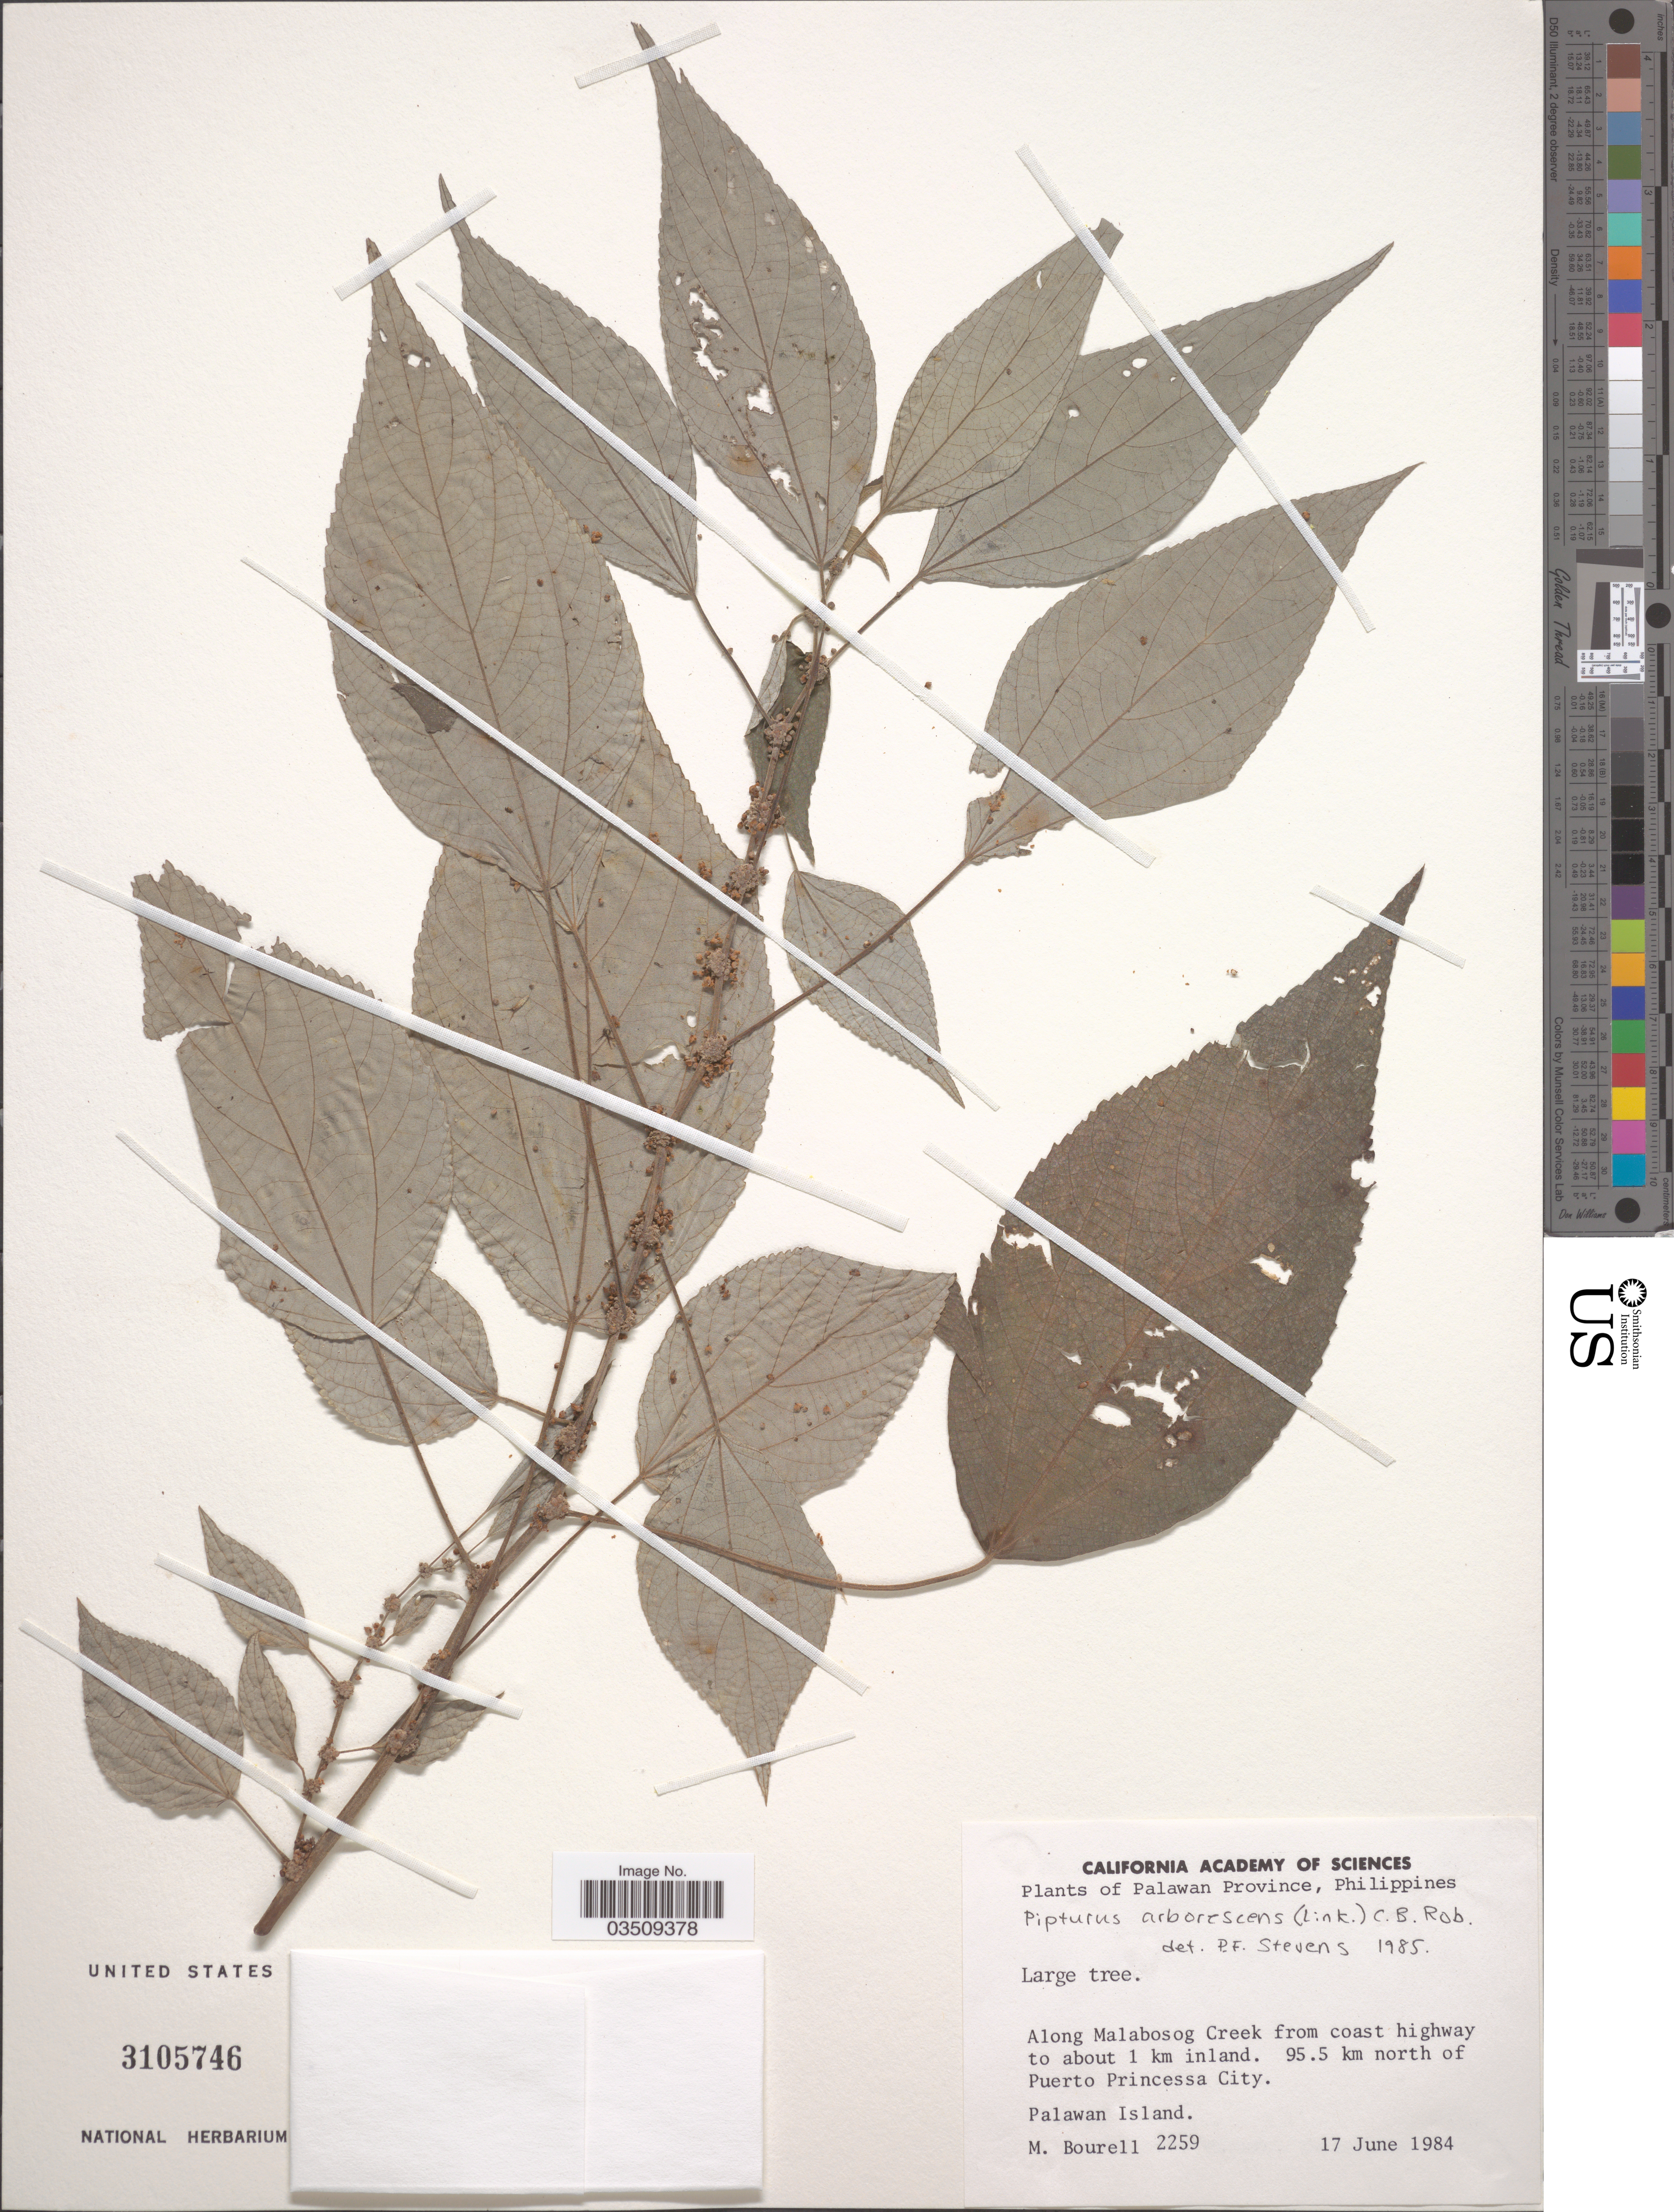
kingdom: Plantae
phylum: Tracheophyta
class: Magnoliopsida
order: Rosales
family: Urticaceae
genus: Pipturus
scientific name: Pipturus arborescens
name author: (Link) C.B. Rob.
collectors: M. Bourell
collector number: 2259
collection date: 1984-06-17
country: Philippines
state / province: Mimaropa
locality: Palawan Province. Along Malabosog Creek from coast highway to about 1 km inland. 95.5 km north of Puerto Princessa City. Palawan Island.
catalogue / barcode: US 3105746